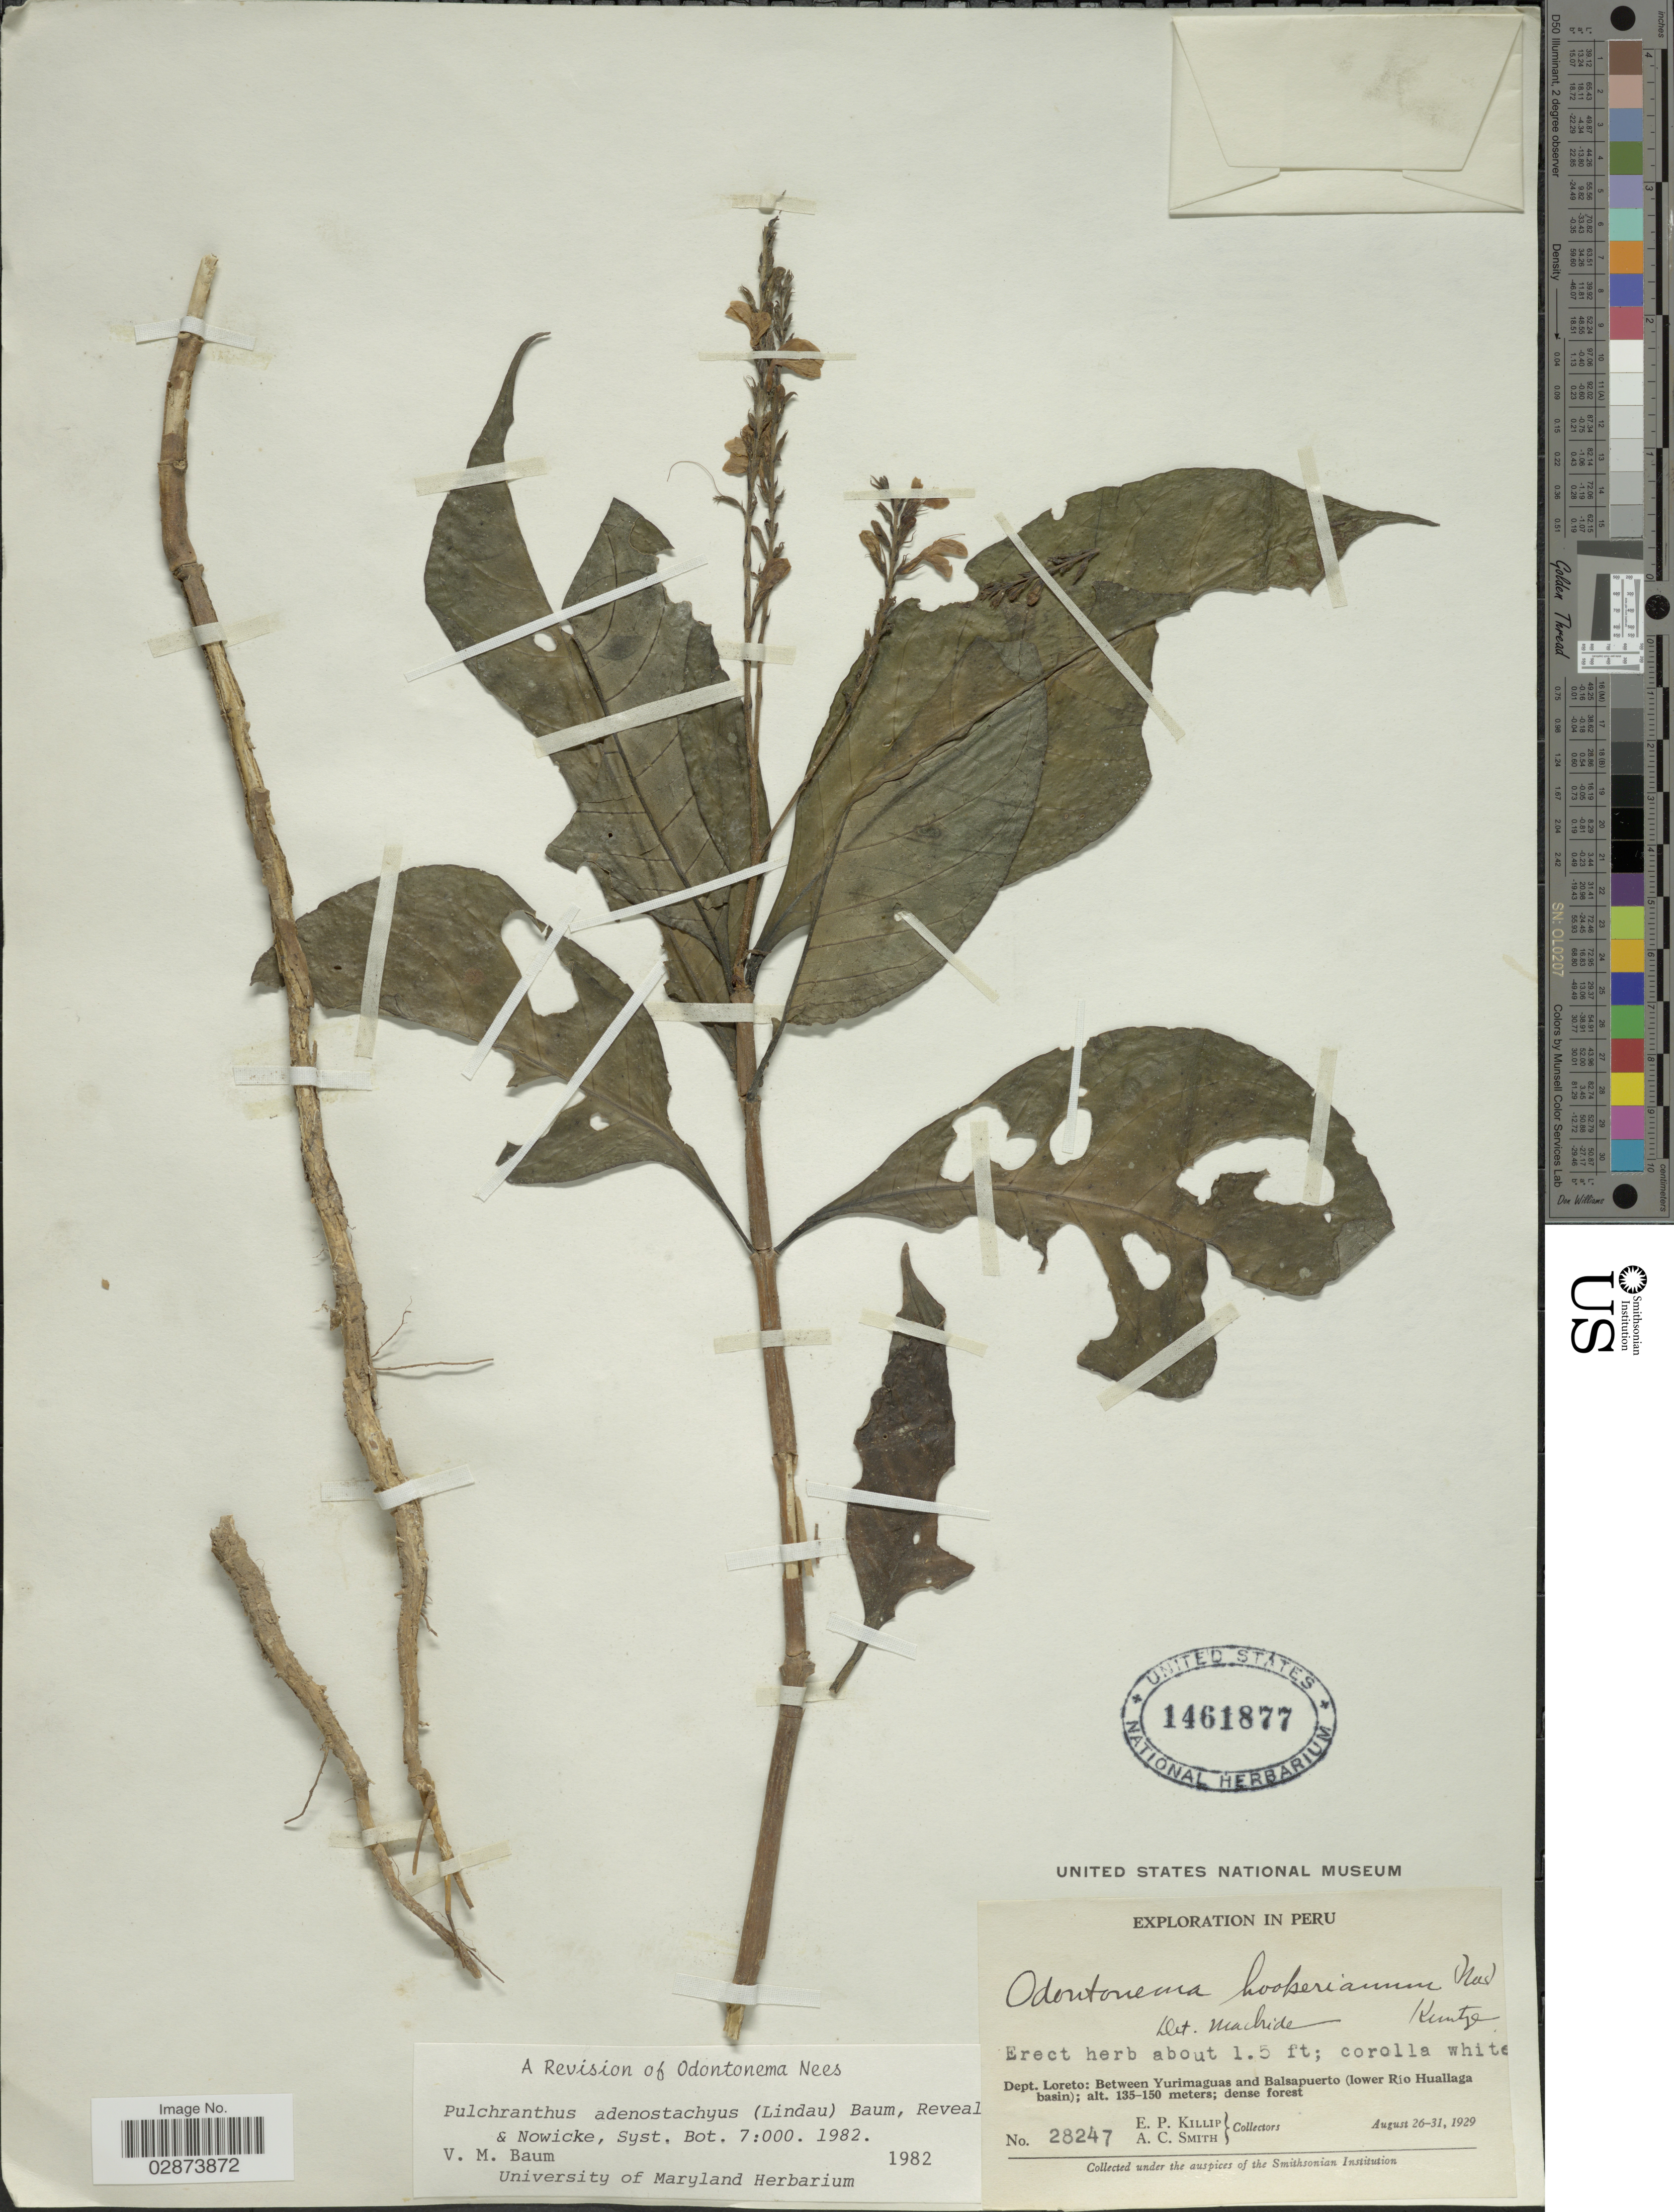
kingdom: Plantae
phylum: Tracheophyta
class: Magnoliopsida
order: Lamiales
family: Acanthaceae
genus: Pulchranthus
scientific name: Pulchranthus adenostachyus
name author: (Lindau) V.M. Baum et al.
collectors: E. P. Killip & A. C. Smith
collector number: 28247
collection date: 1929-08-26/1929-08-31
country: Peru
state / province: Loreto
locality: Dept. Loreto: Between Yurimaguas and Balsapuerto (lower Río Huallaga basin).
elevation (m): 135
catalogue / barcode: US 1461877